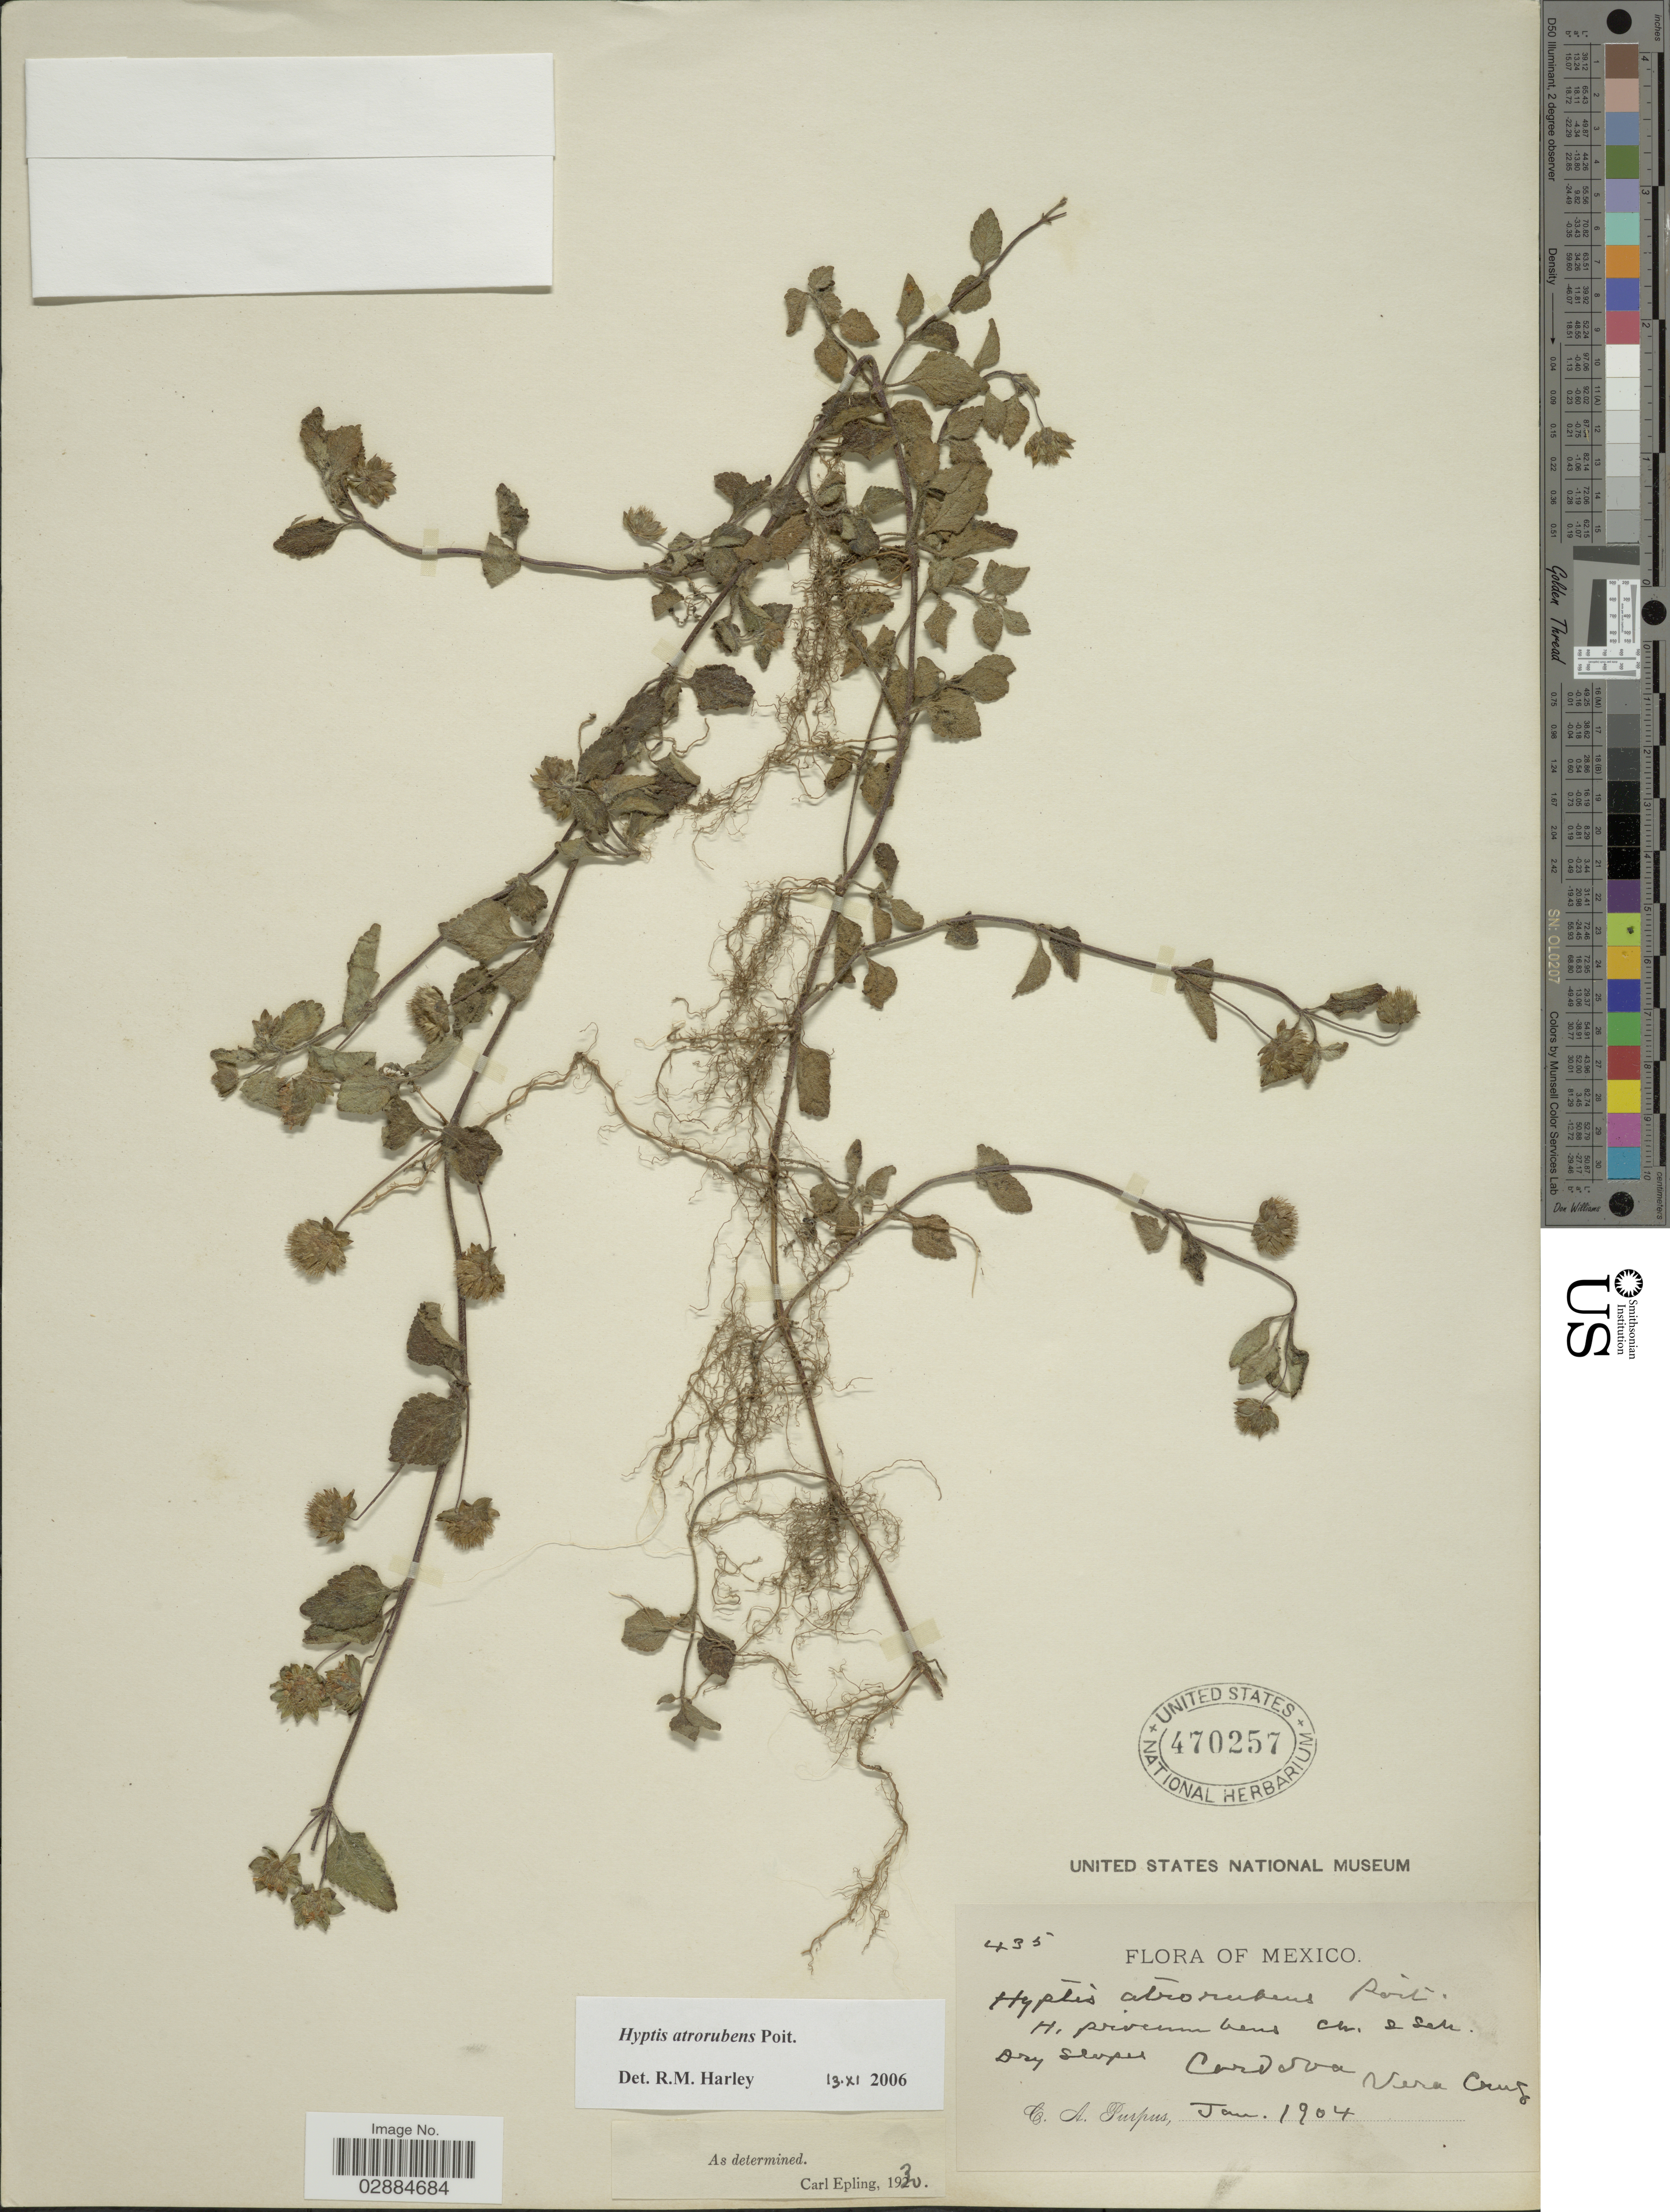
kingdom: Plantae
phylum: Tracheophyta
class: Magnoliopsida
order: Lamiales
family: Lamiaceae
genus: Hyptis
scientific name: Hyptis atrorubens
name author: Poit.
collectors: C. A. Purpus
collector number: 435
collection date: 1904-01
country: Mexico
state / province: Veracruz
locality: Cordova, Vera Cruz.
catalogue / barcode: US 470257